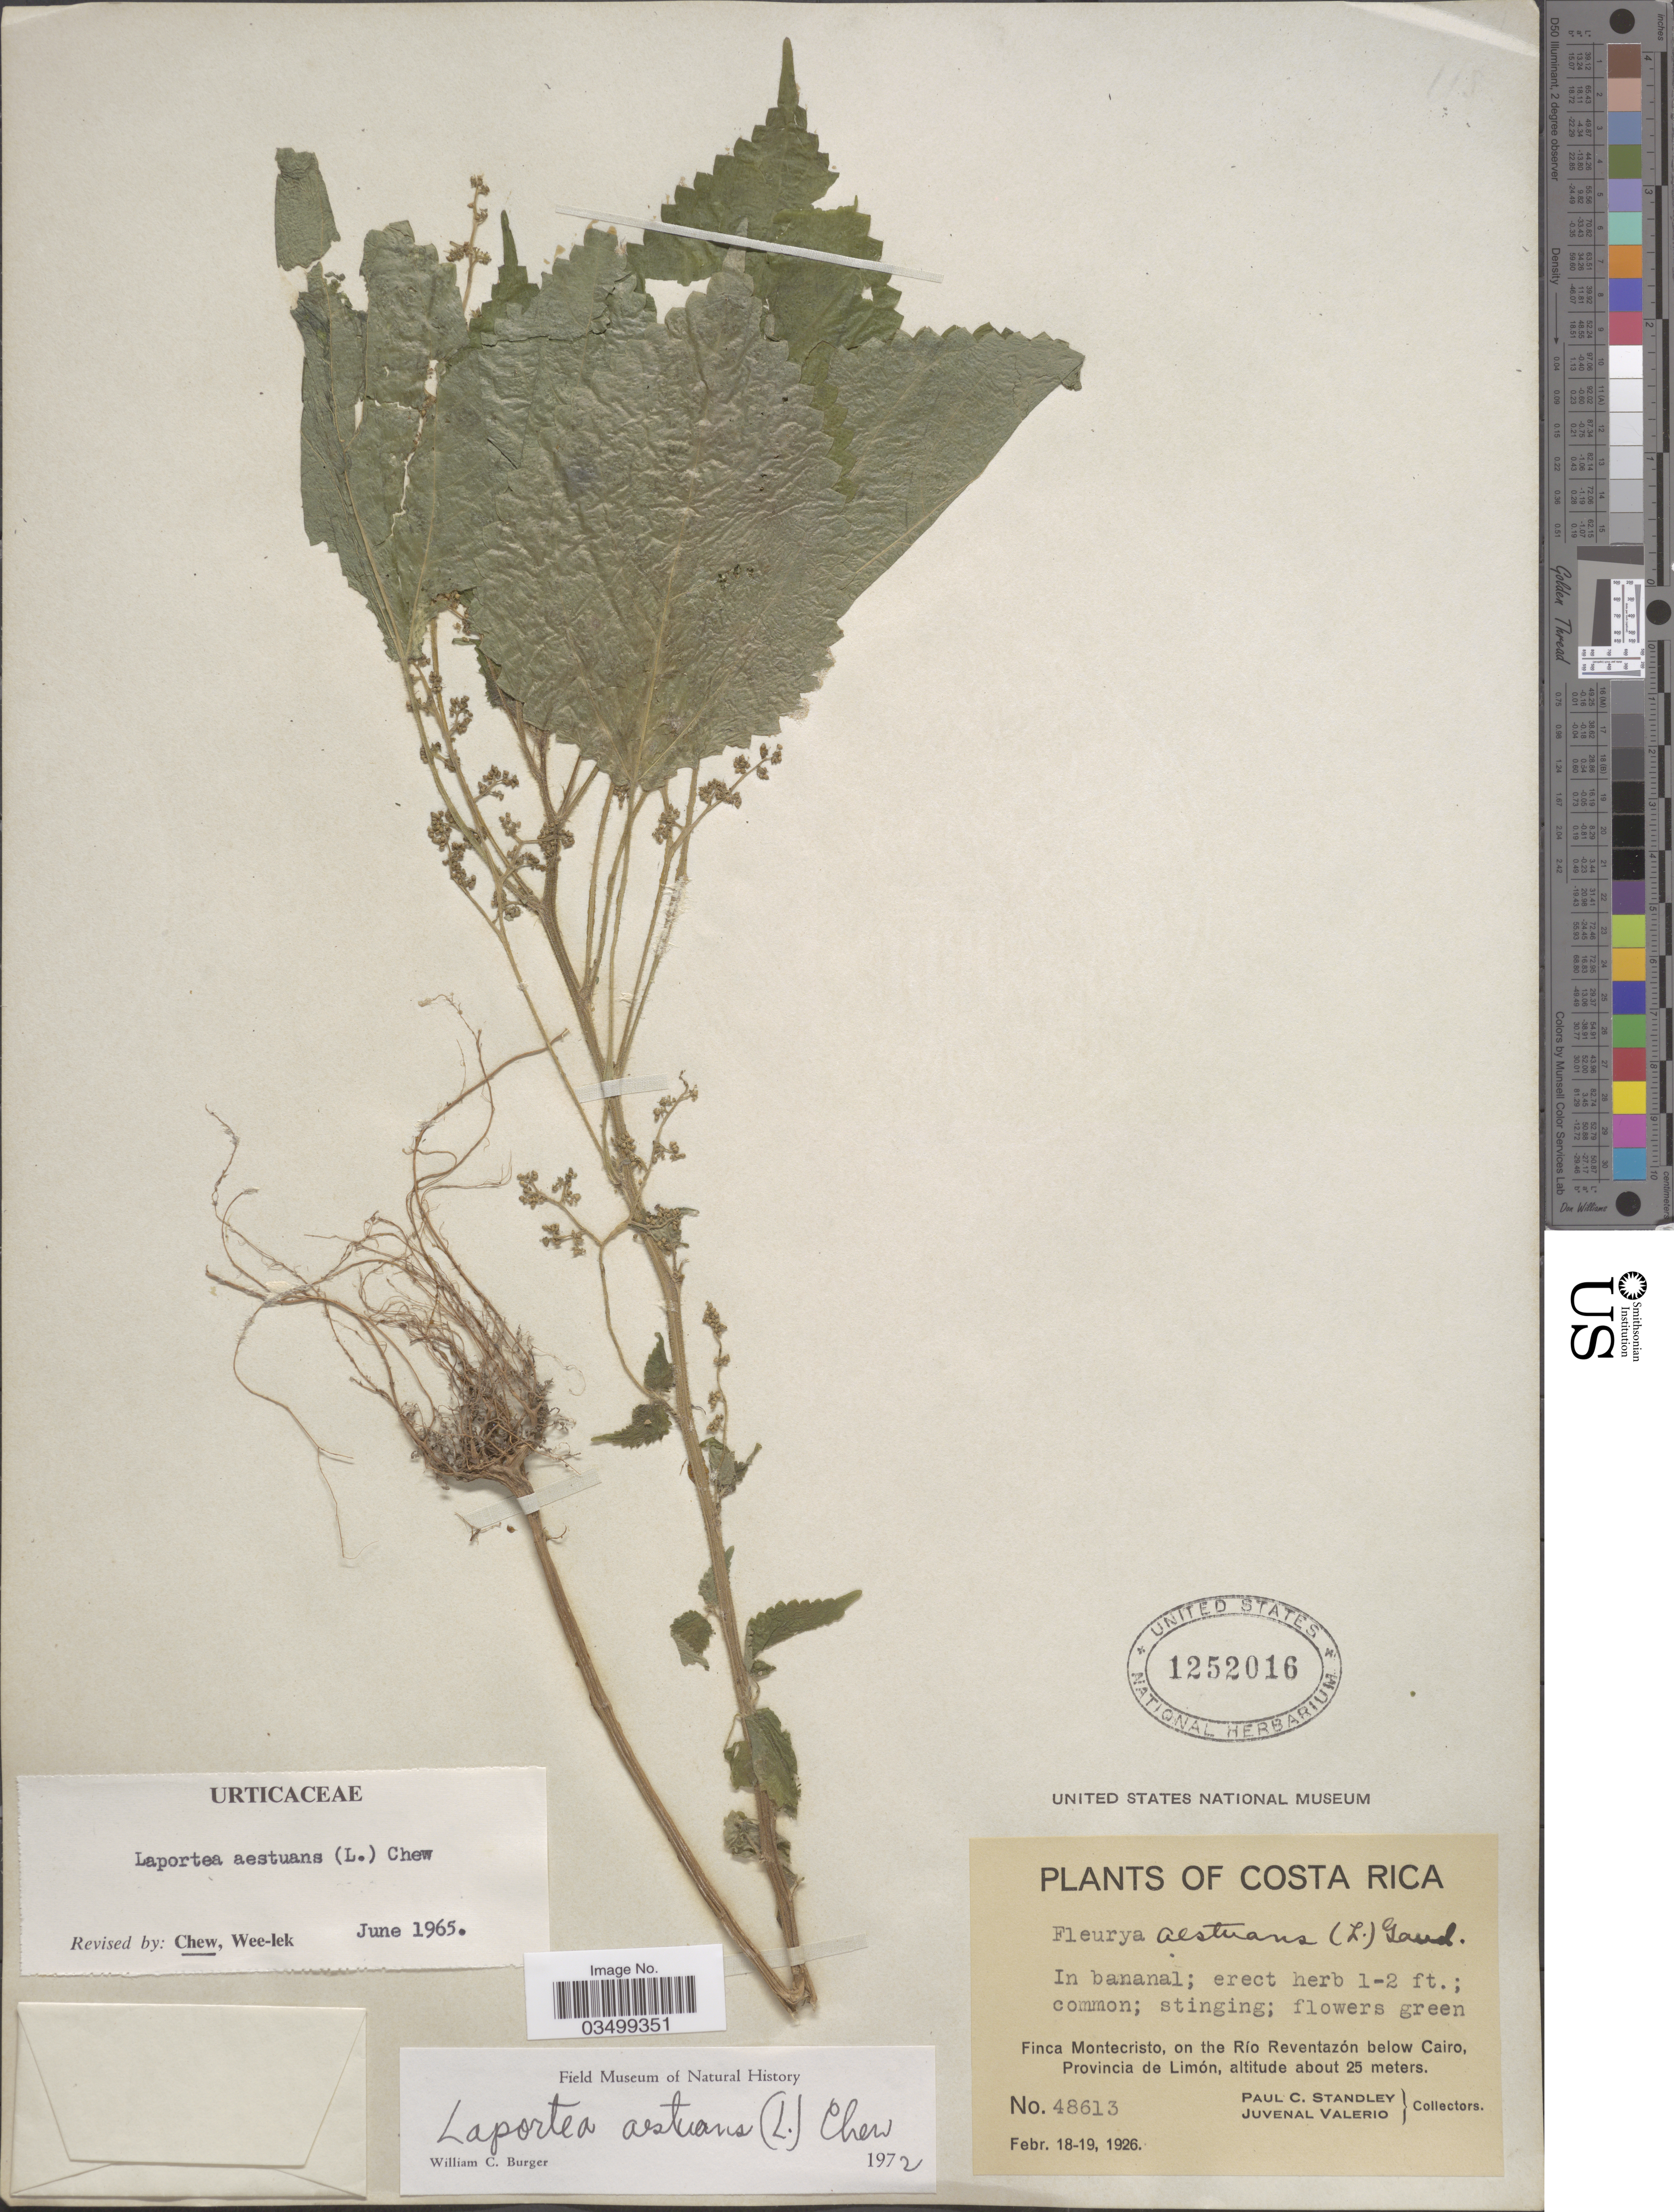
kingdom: Plantae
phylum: Tracheophyta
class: Magnoliopsida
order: Rosales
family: Urticaceae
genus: Laportea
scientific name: Laportea aestuans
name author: (L.) Chew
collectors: P. C. Standley & J. Valerio R.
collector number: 48613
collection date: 1926-02-18/1926-02-19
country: Costa Rica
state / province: Limón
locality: Finca Montecristo, on the Río Reventazón below Cairo.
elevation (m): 25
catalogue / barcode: US 1252016